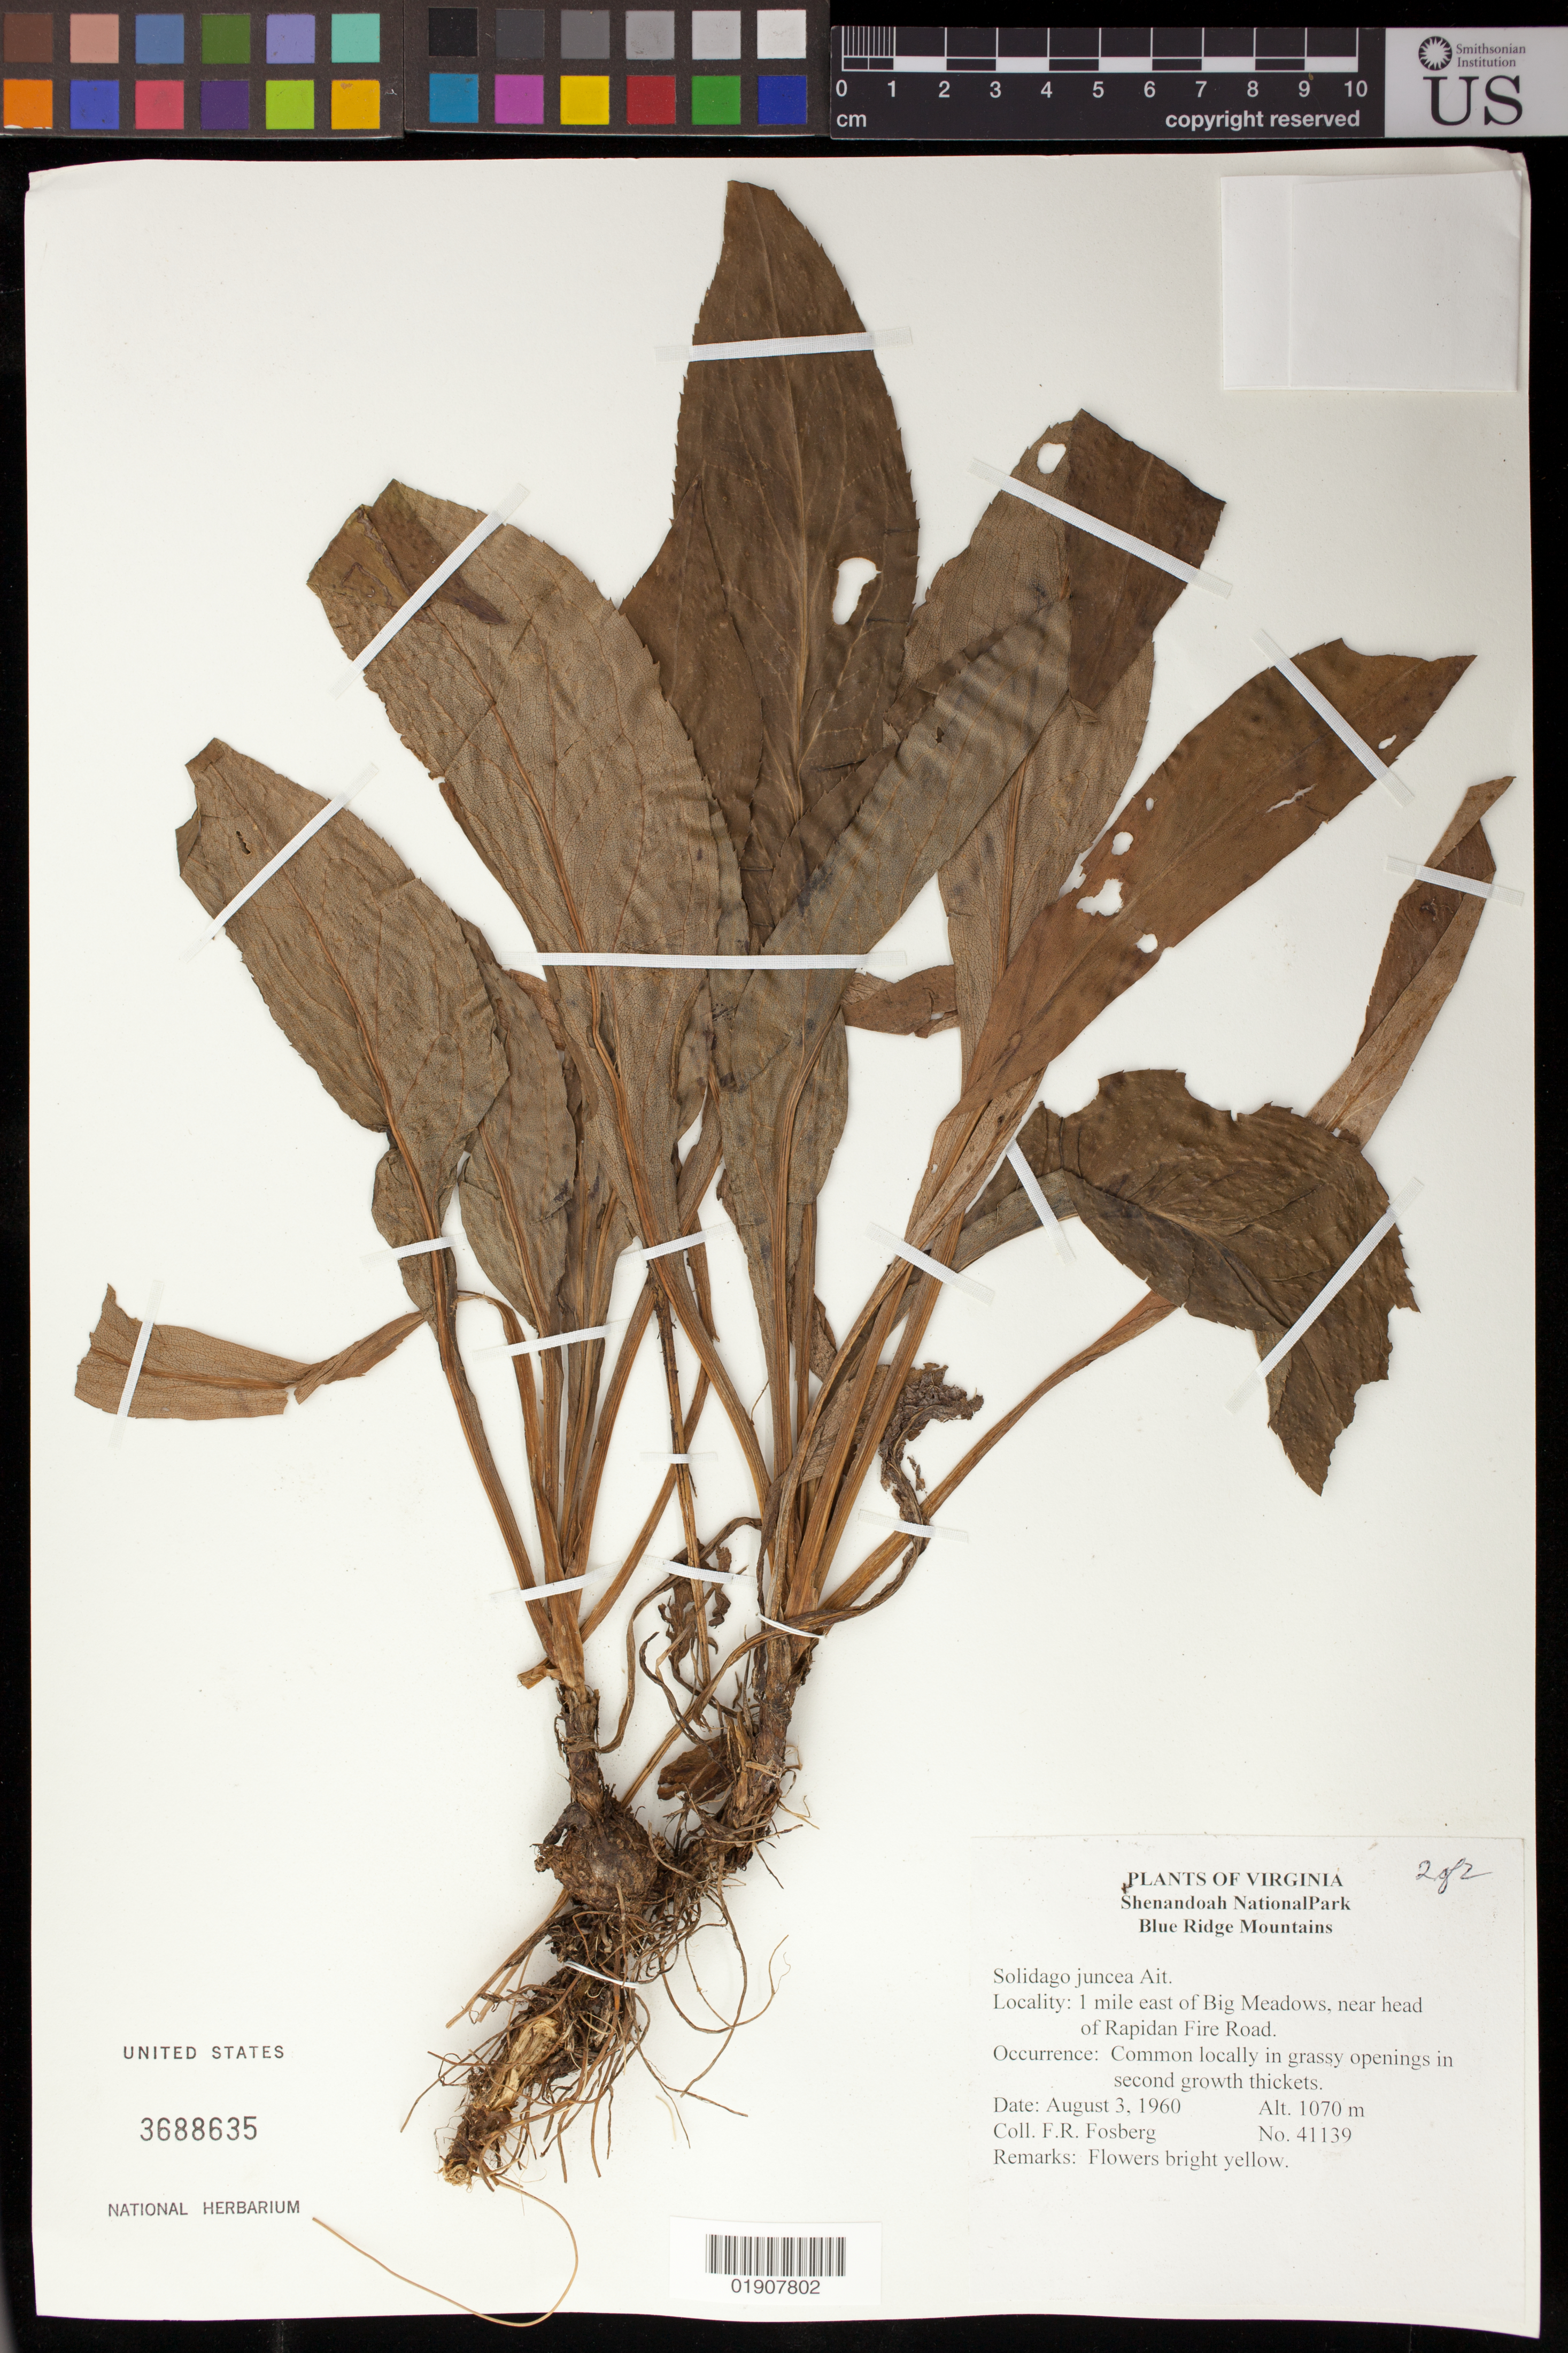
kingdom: Plantae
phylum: Tracheophyta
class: Magnoliopsida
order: Asterales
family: Asteraceae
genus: Solidago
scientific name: Solidago juncea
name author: Aiton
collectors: F. R. Fosberg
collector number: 41139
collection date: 1960-08-03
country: United States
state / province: Virginia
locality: Shenandoah National Park, Blue Ridge Mountains, 1 mile east of Big Meadows, near head of Rapidan Fire Road.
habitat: Common locally in grassy openings in second growth thickets.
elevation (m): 1070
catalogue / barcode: US 3688635